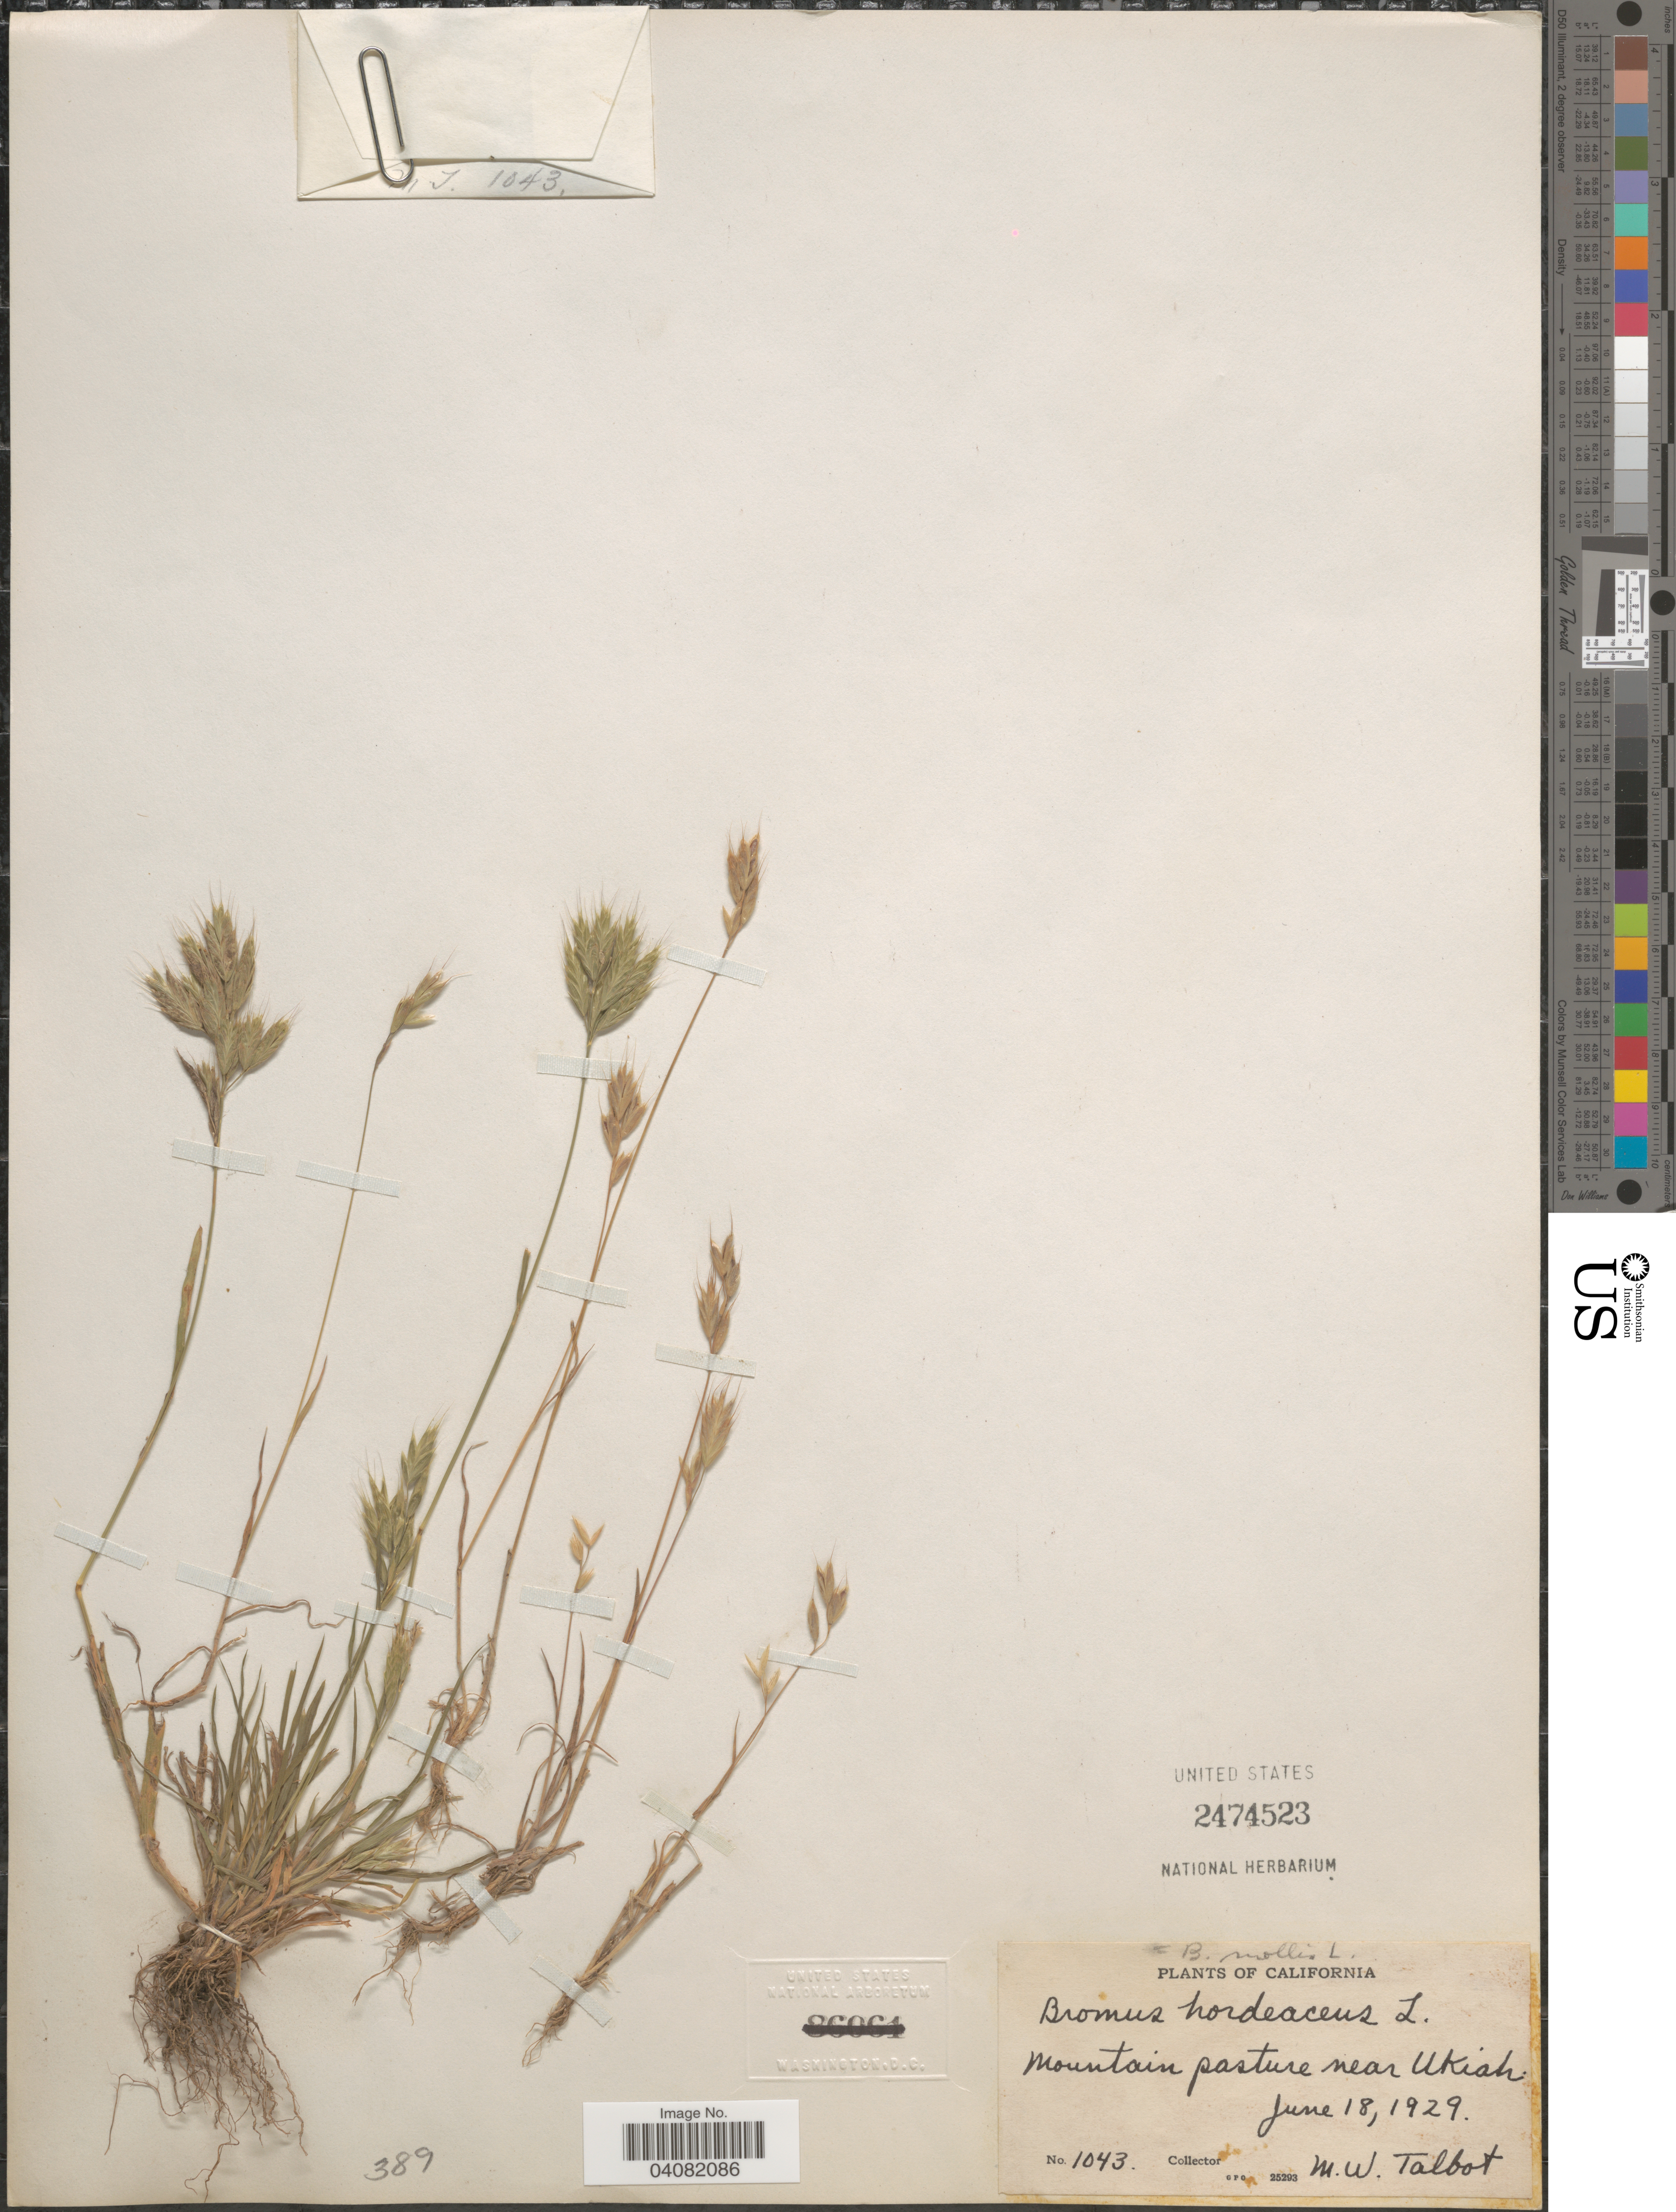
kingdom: Plantae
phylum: Tracheophyta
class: Liliopsida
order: Poales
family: Poaceae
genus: Bromus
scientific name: Bromus hordeaceus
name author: L.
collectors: M. Talbot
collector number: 1043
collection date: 1929-06-18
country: United States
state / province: California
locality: Mountain pasture near Ukiah.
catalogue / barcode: US 2474523